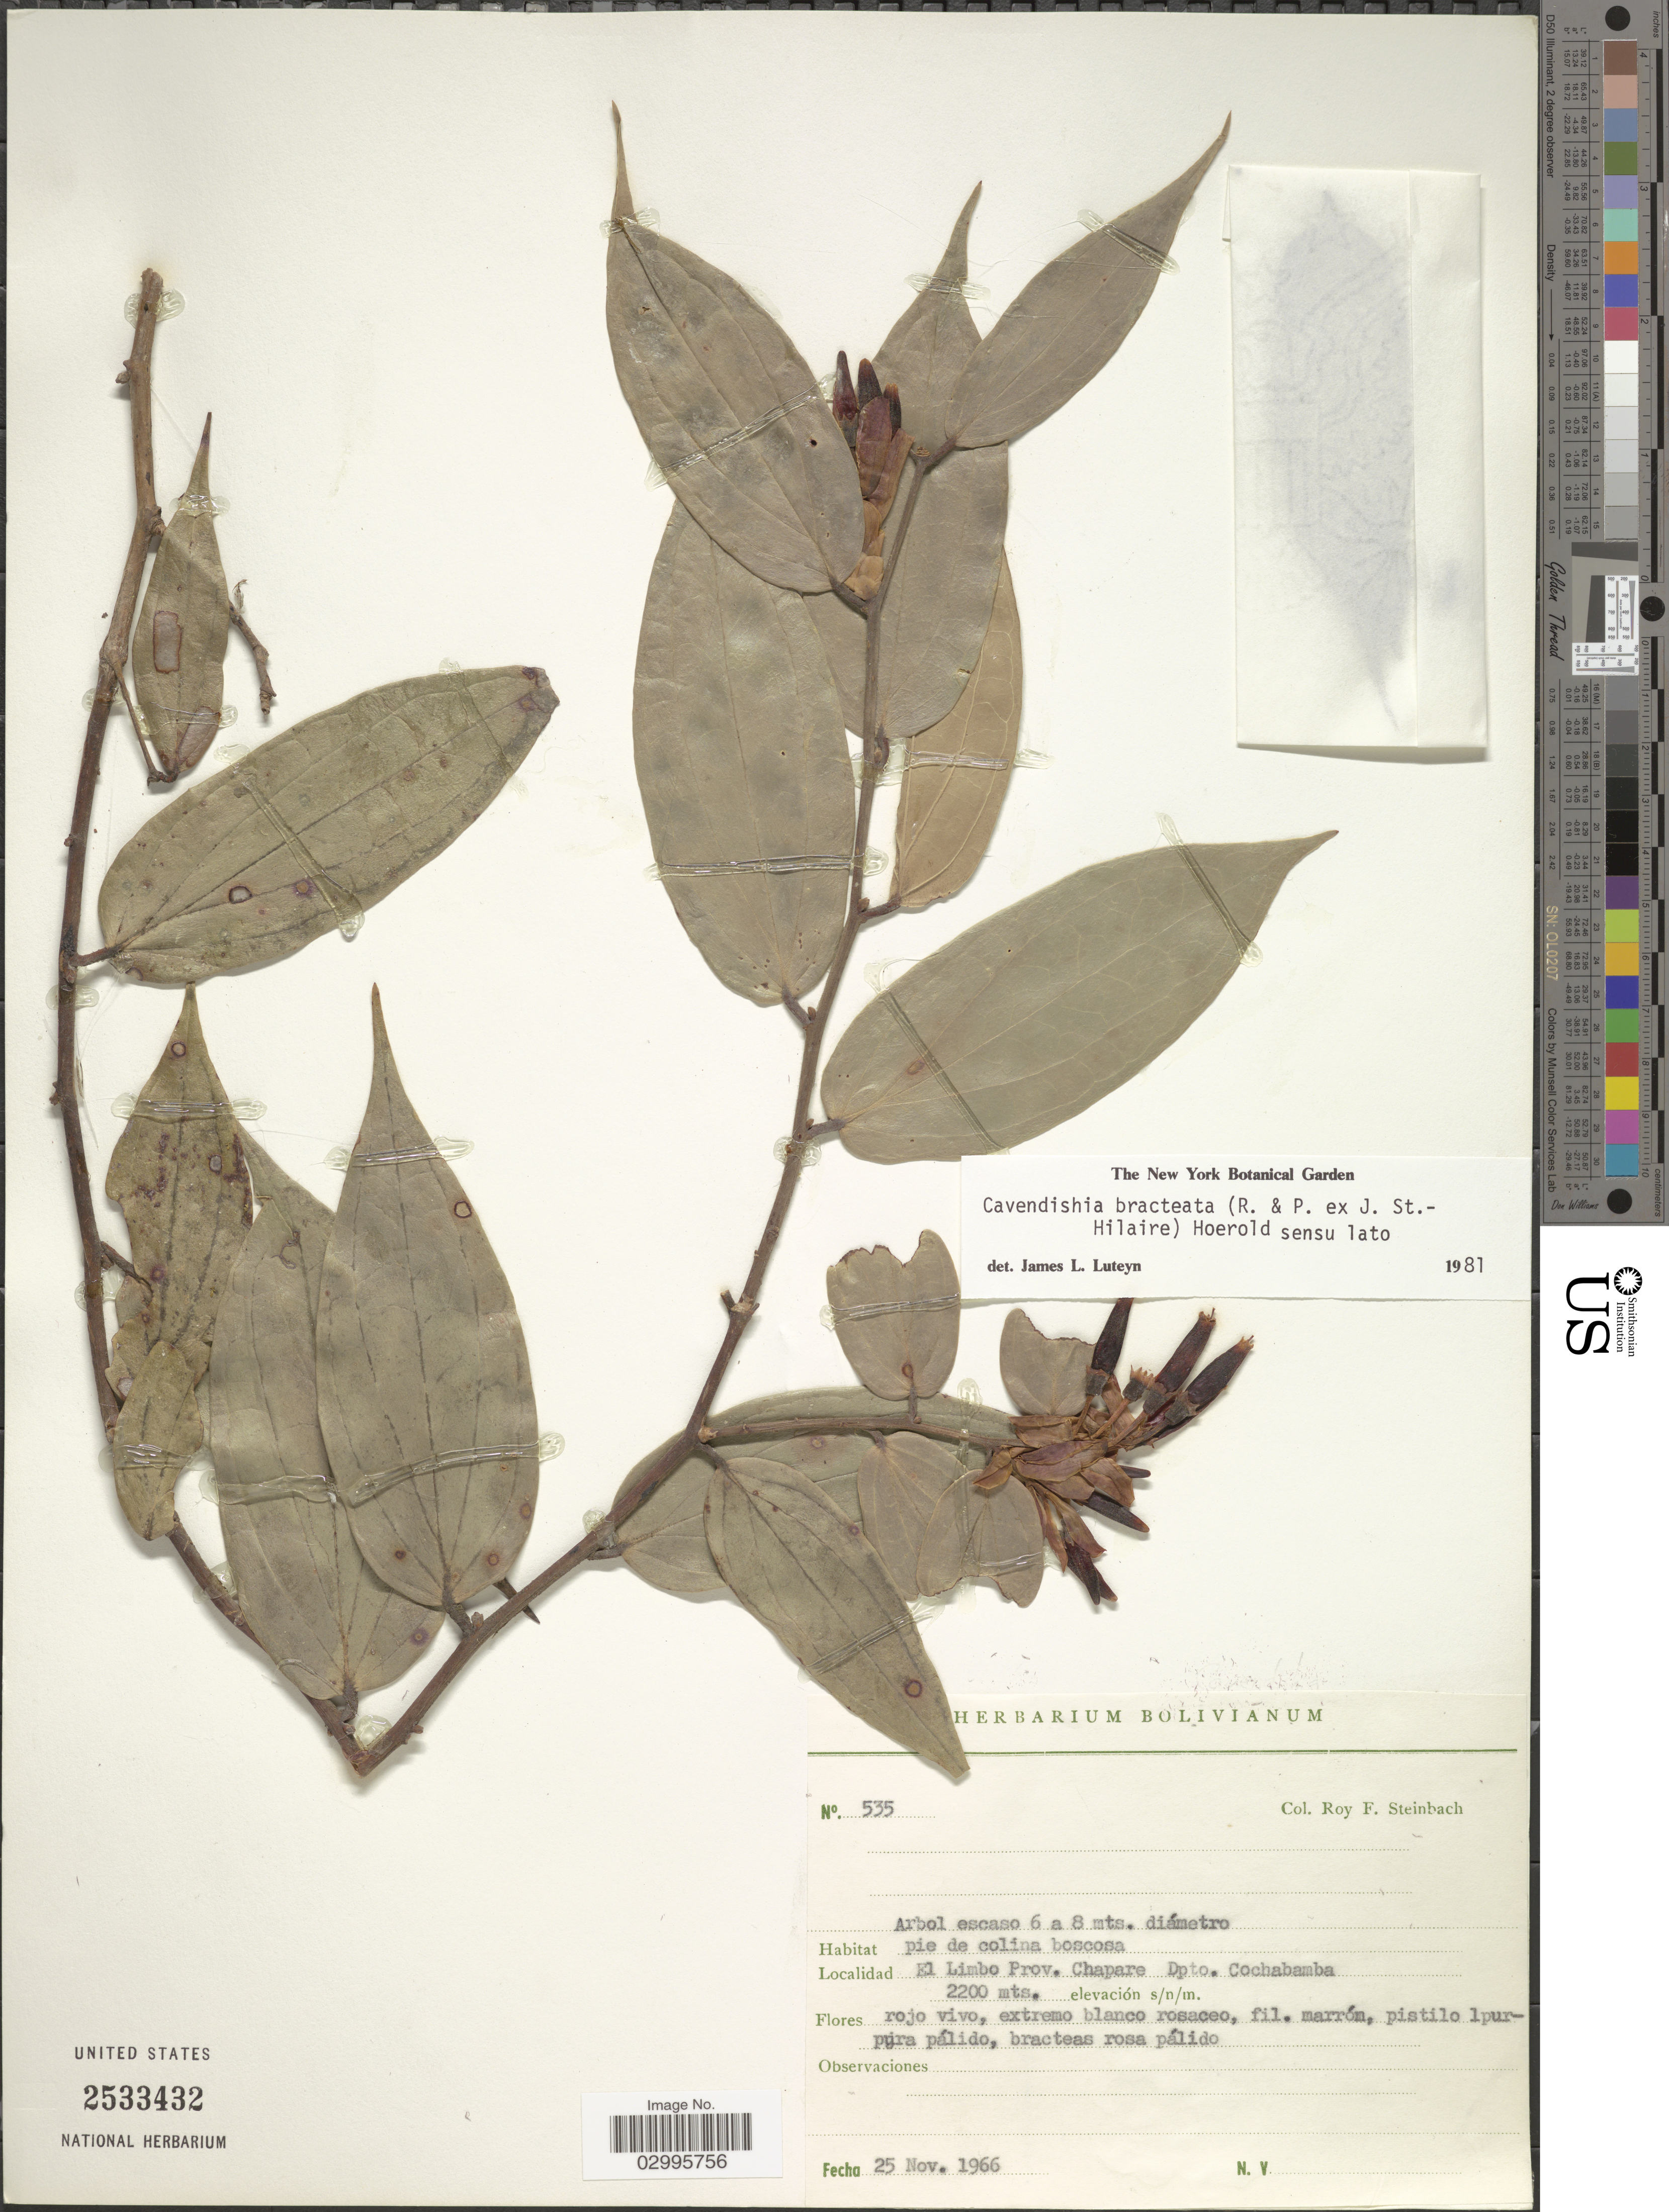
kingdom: Plantae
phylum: Tracheophyta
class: Magnoliopsida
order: Ericales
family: Ericaceae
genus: Cavendishia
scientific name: Cavendishia bracteata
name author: (Ruiz & Pav. ex J. St.-Hil.) Hoerold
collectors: R. F. Steinbach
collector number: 535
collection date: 1966-11-25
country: Bolivia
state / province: Cochabamba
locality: El Limbo Prov. Chapare Dpto. Cochabamba.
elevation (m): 2200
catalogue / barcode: US 2533432